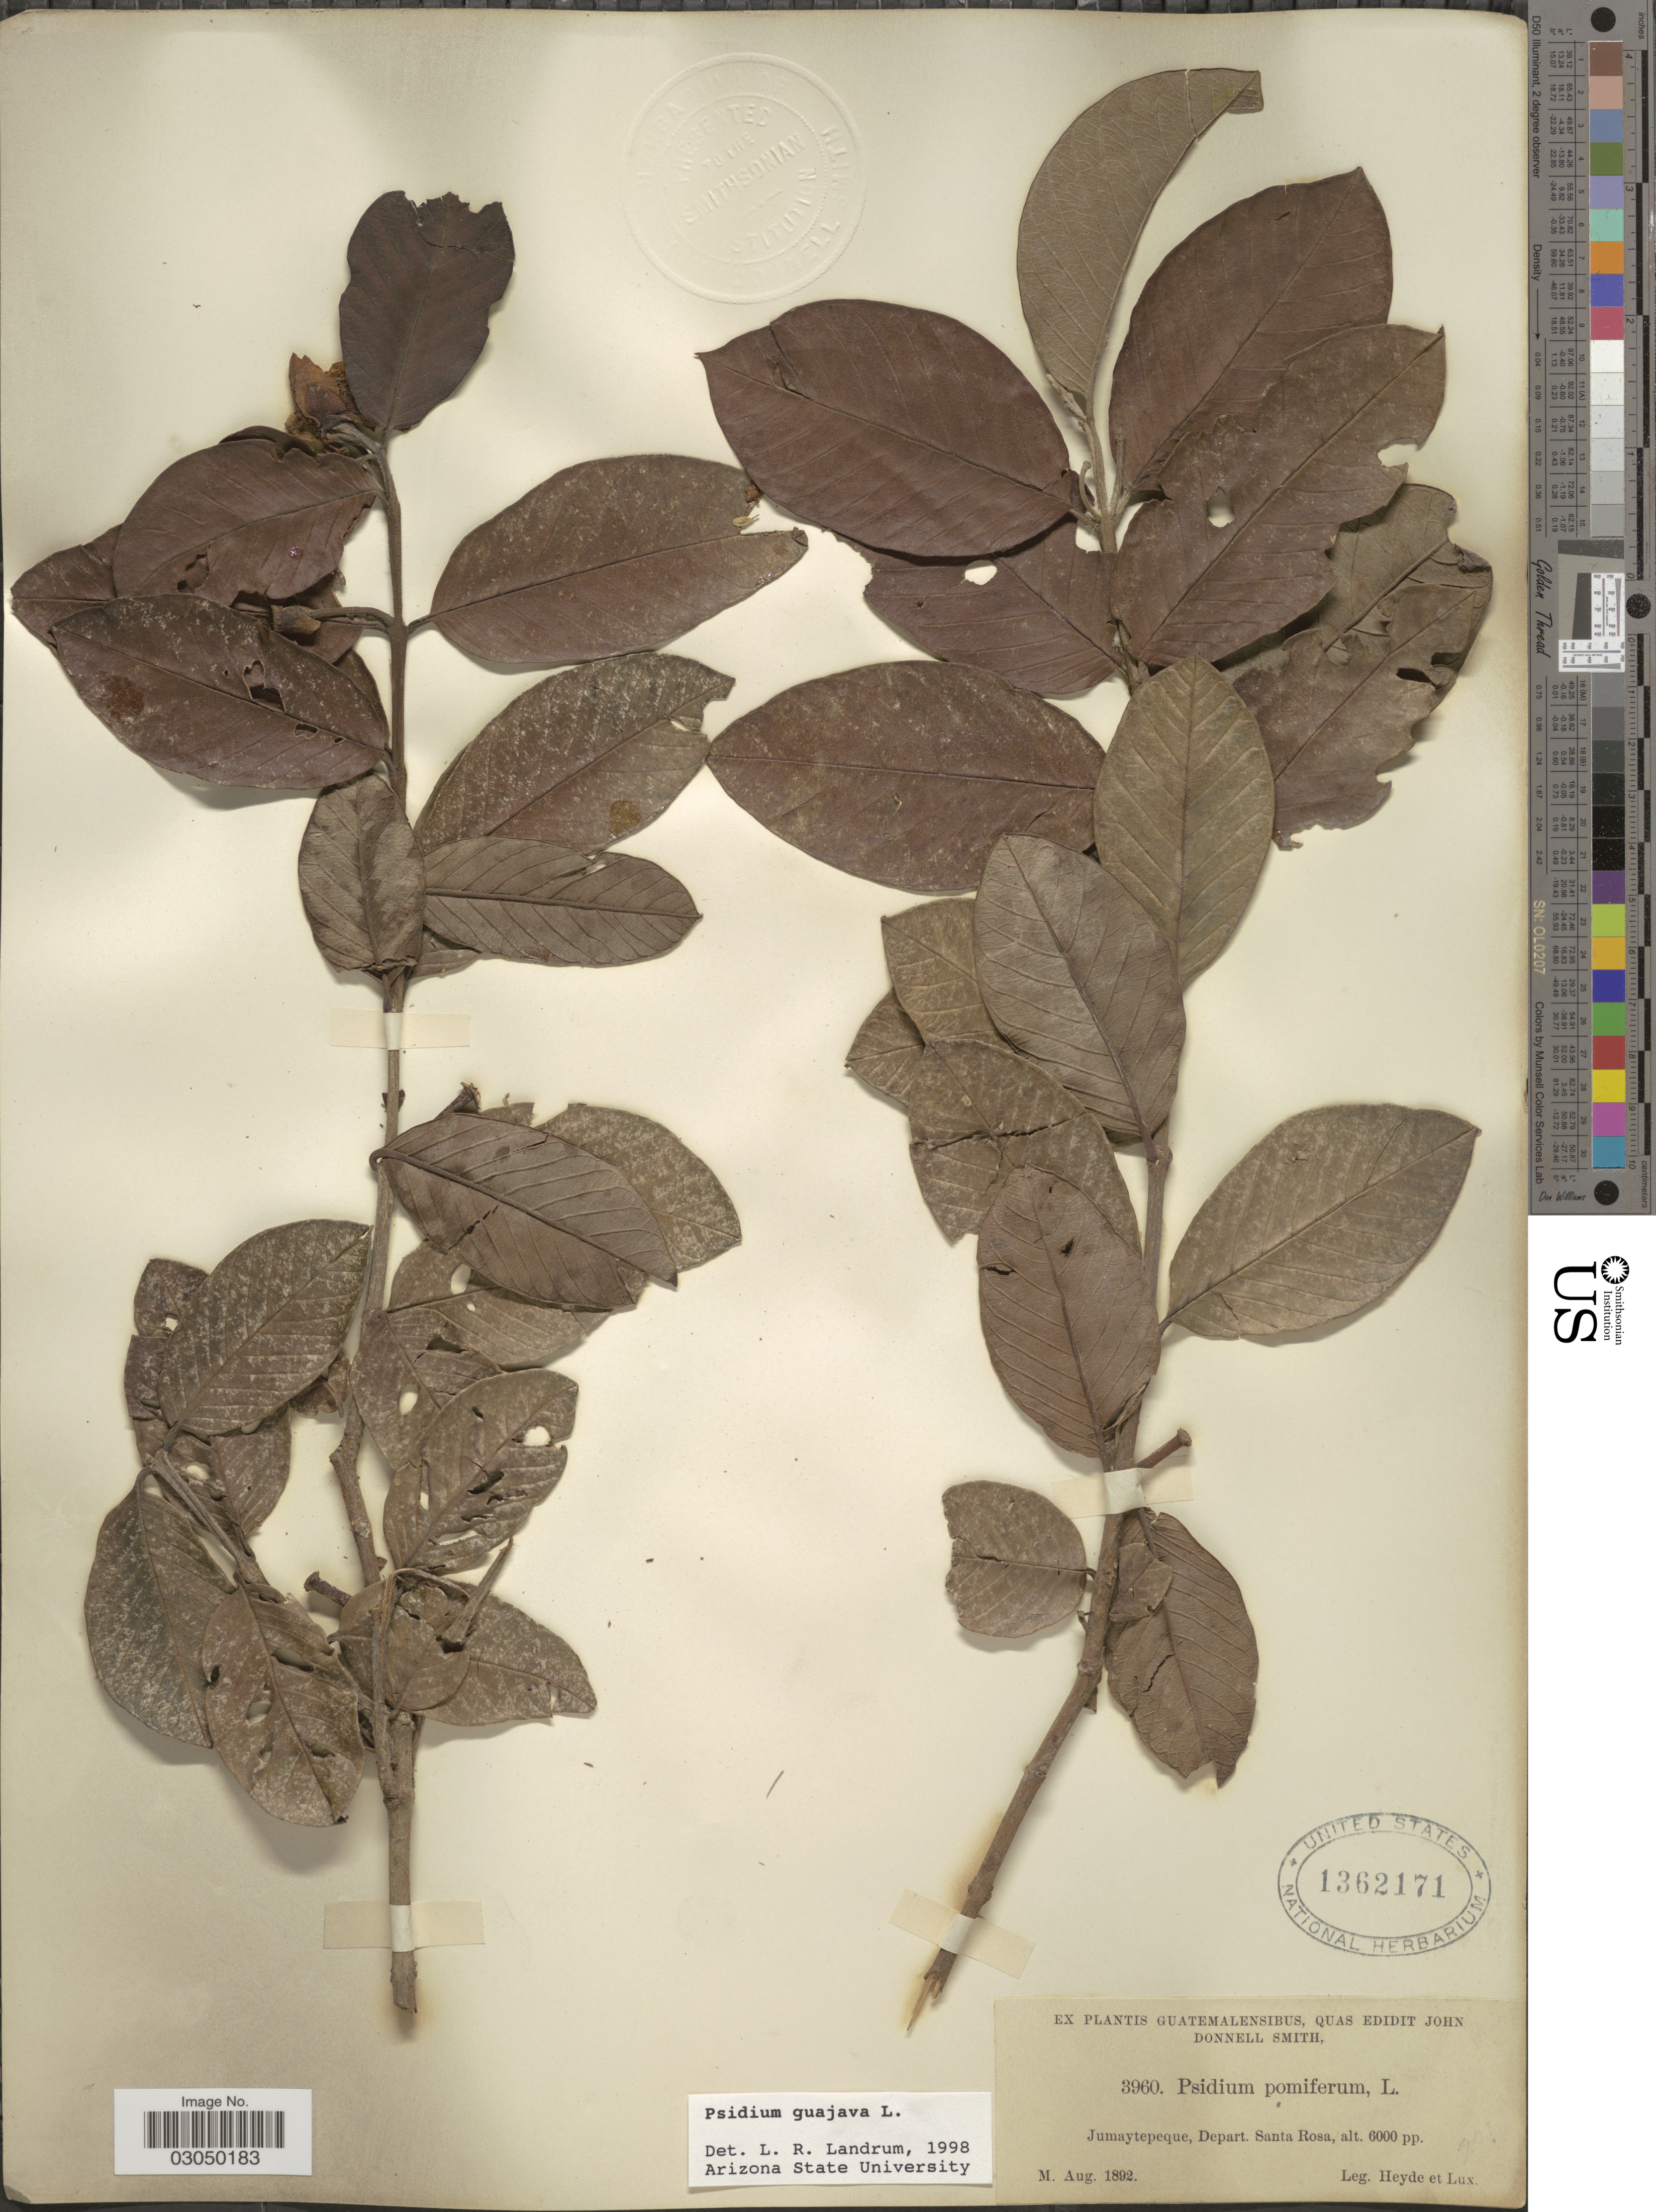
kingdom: Plantae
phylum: Tracheophyta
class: Magnoliopsida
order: Myrtales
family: Myrtaceae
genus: Psidium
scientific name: Psidium guajava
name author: L.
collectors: Heyde & Lux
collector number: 3960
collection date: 1892-08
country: Guatemala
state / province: Santa Rosa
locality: Jumaytepeque, Depart. Santa Rosa.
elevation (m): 1829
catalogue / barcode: US 1362171